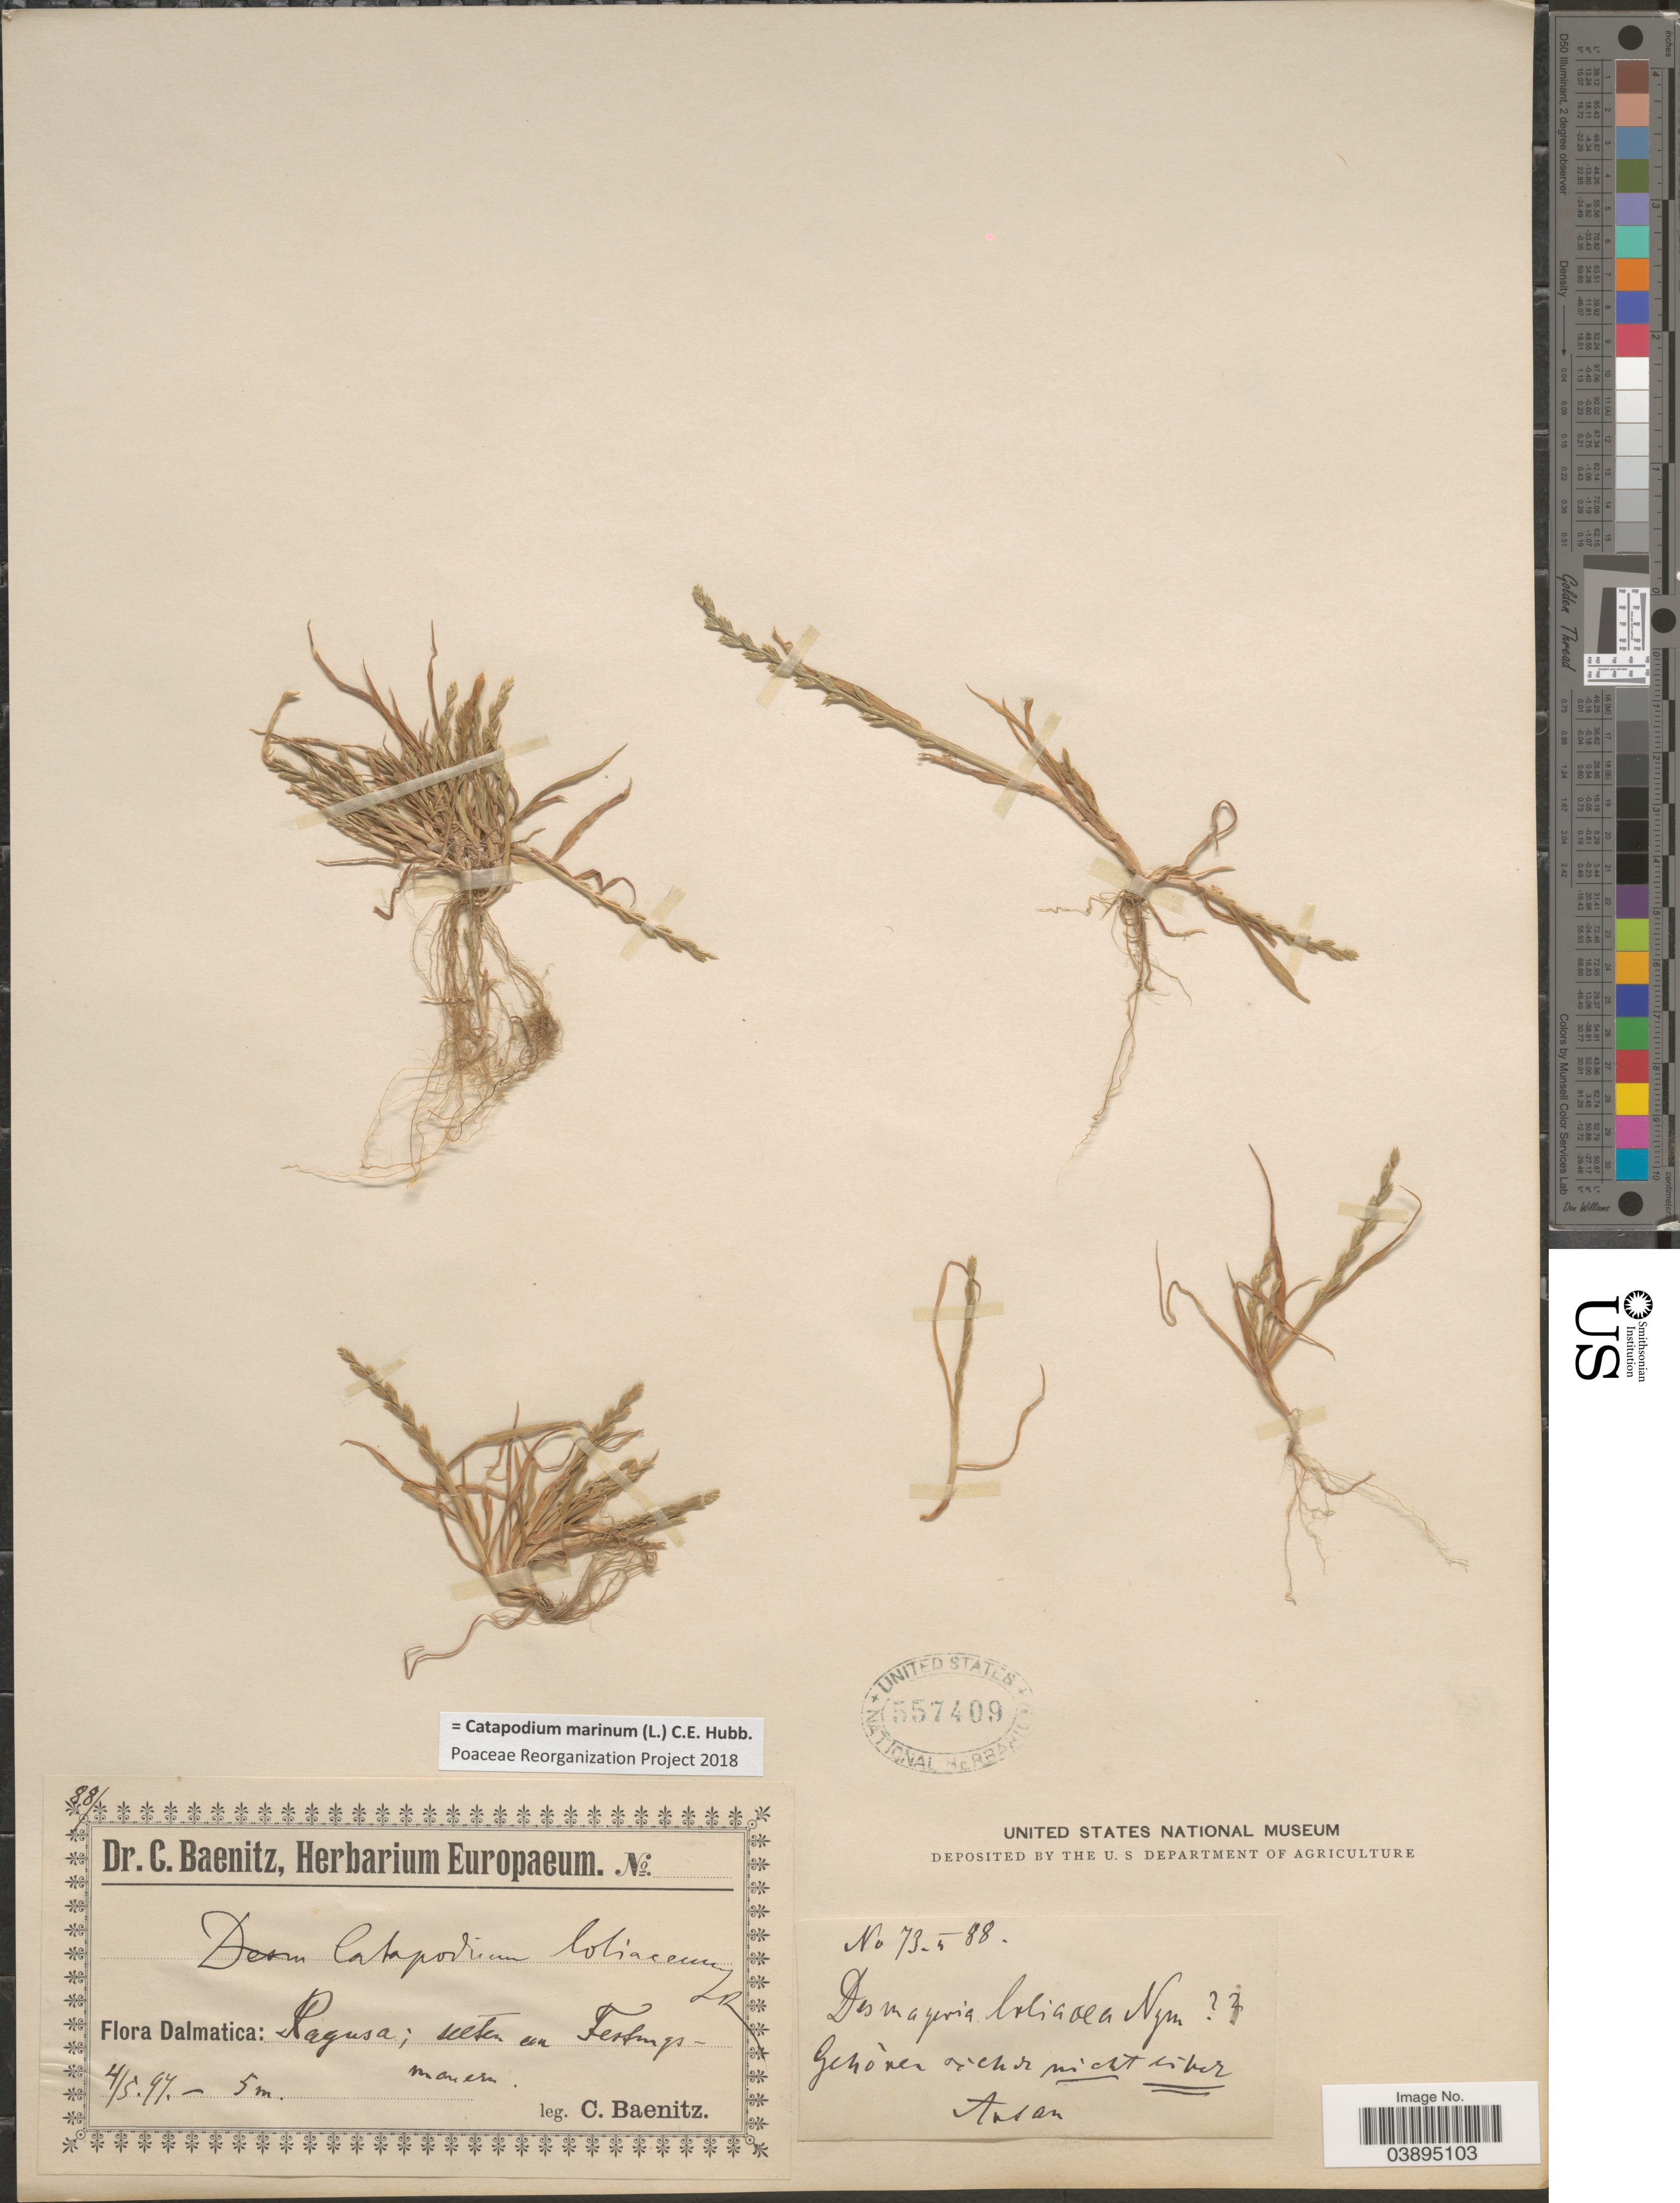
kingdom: Plantae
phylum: Tracheophyta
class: Liliopsida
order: Poales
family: Poaceae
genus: Catapodium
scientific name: Catapodium marinum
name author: (L.) C.E. Hubb.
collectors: C. G. Baenitz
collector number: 88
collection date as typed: Transcribed d/m/y: 4/5/97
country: Croatia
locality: Dalmatica: Raguso; selten um Festungsmanesen. [interpreted]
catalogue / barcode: US 557409